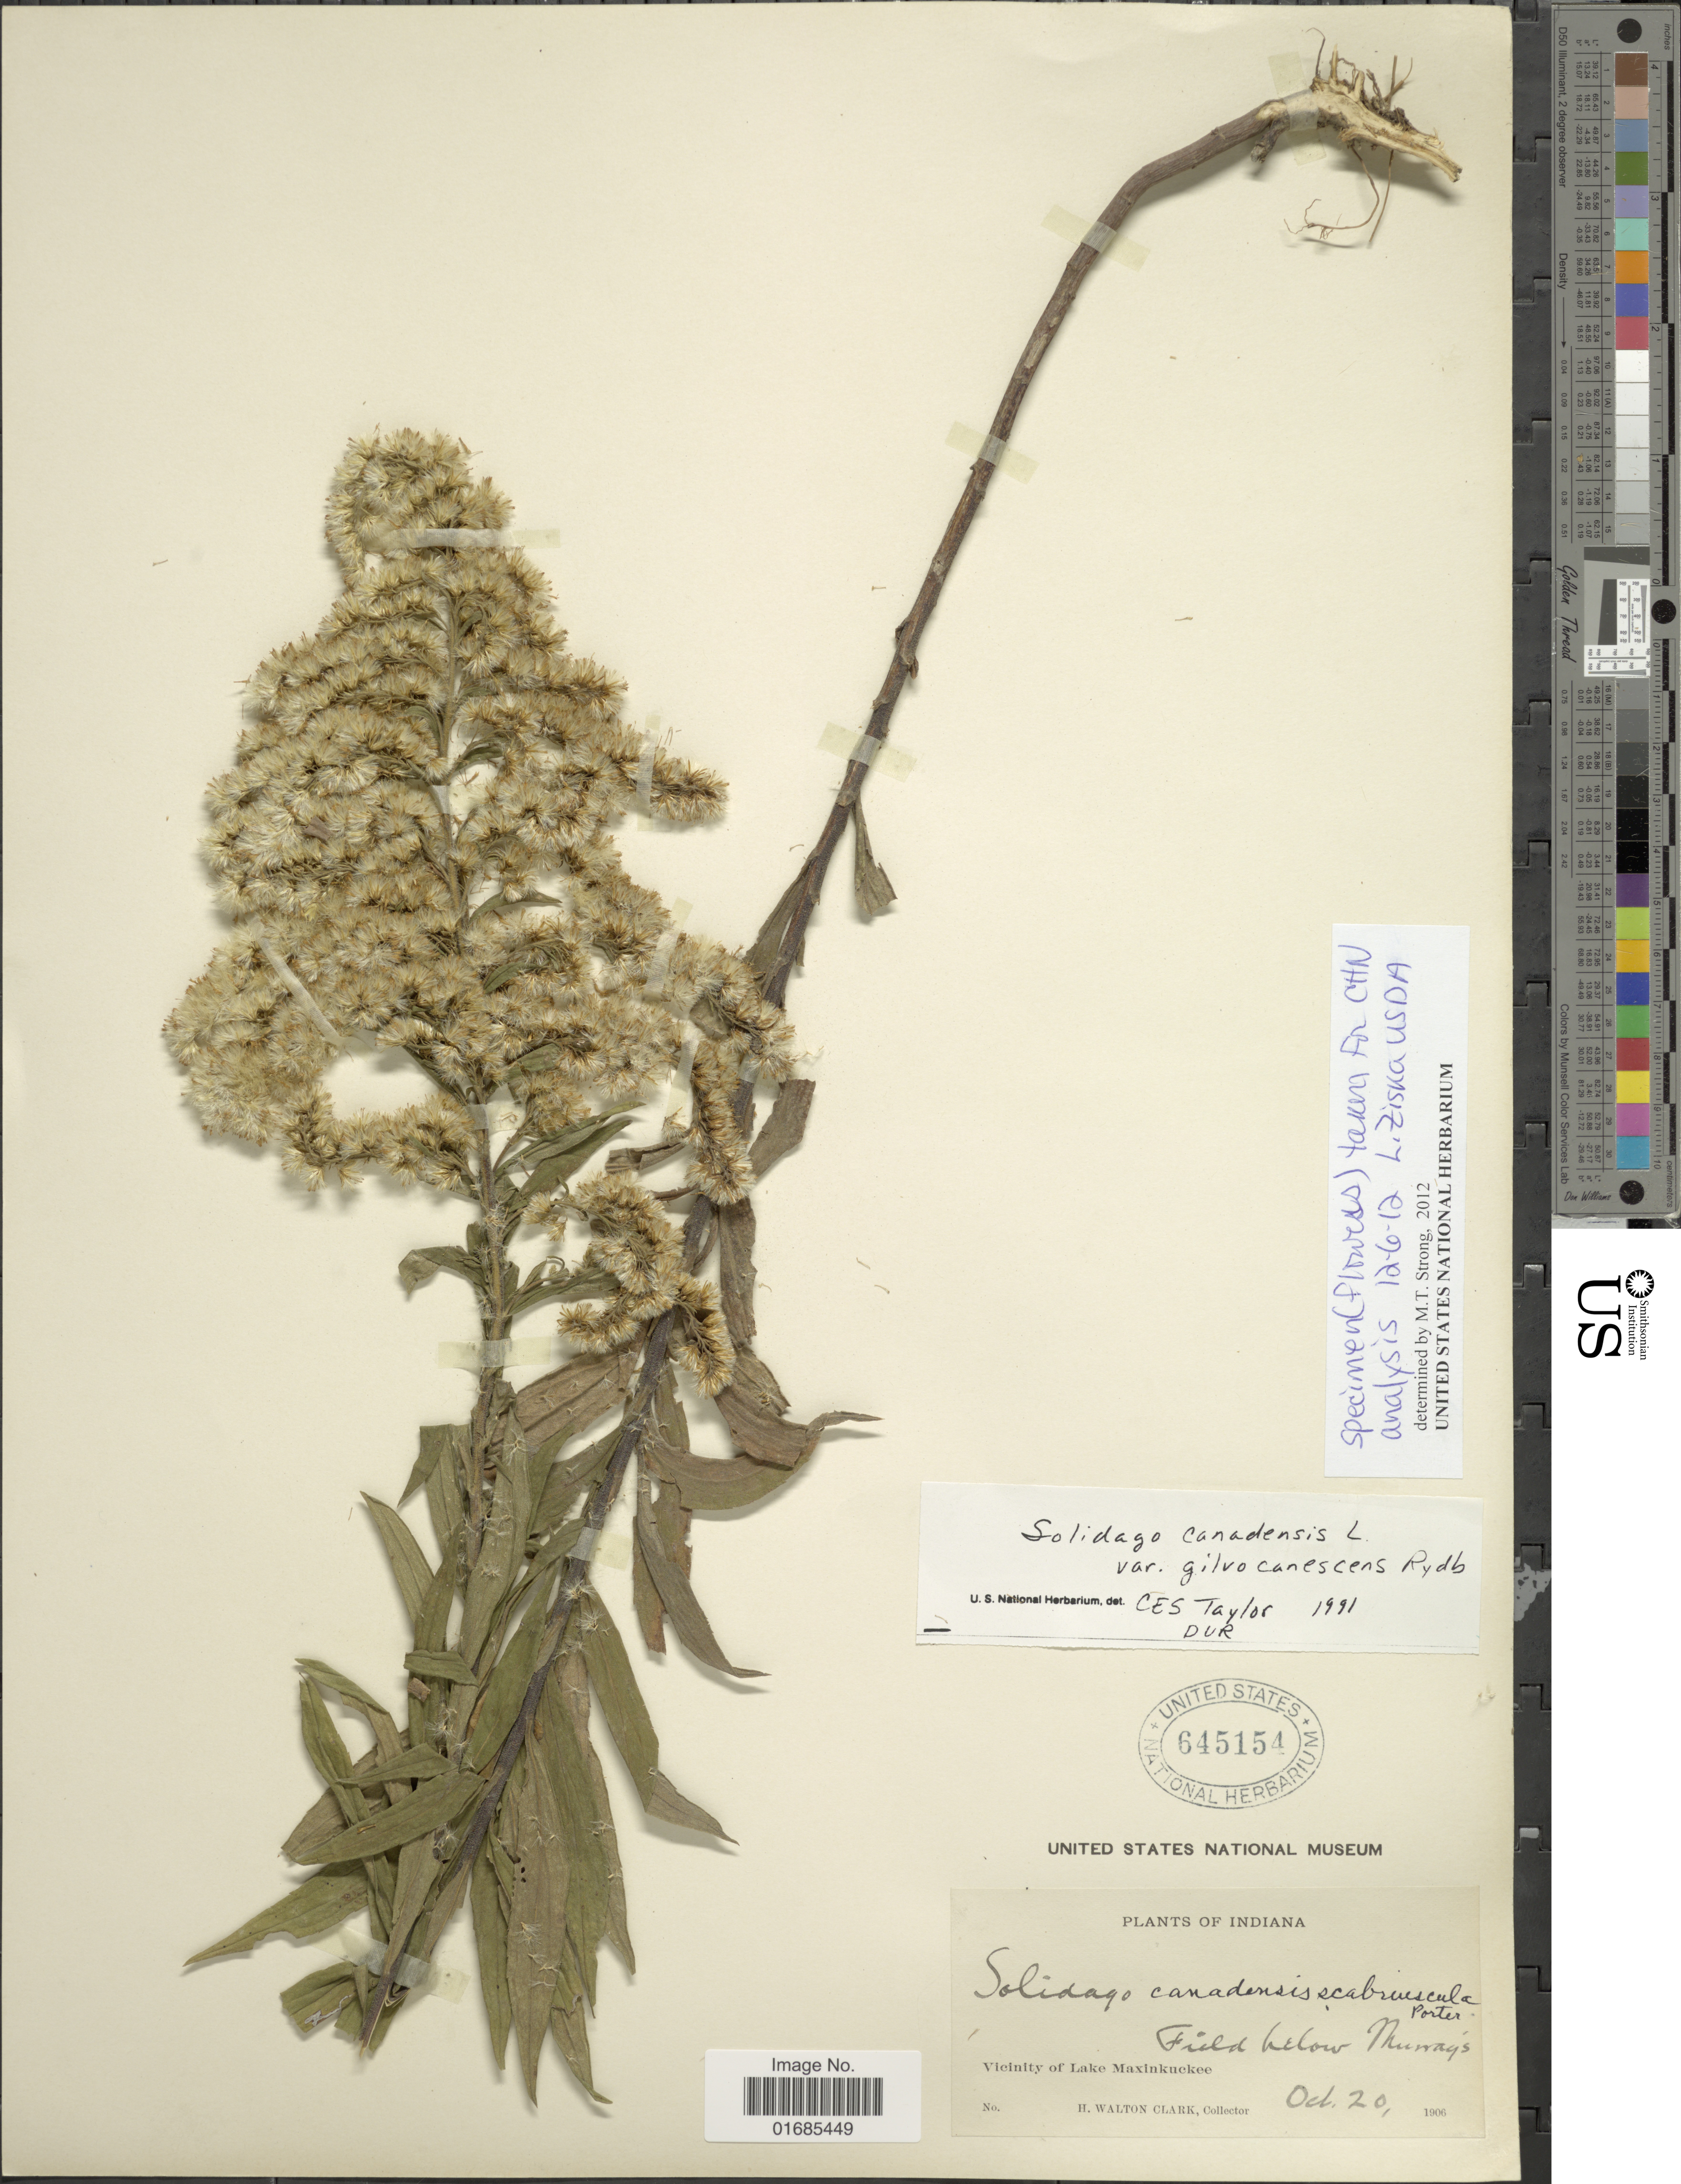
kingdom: Plantae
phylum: Tracheophyta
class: Magnoliopsida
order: Asterales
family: Asteraceae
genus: Solidago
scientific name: Solidago canadensis var. gilvocanescens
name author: Rydb.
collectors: H. W. Clark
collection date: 1906-10-20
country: United States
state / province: Indiana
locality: Field below Murray's, Vicinity of Lake Maxinkuckee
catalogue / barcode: US 645154